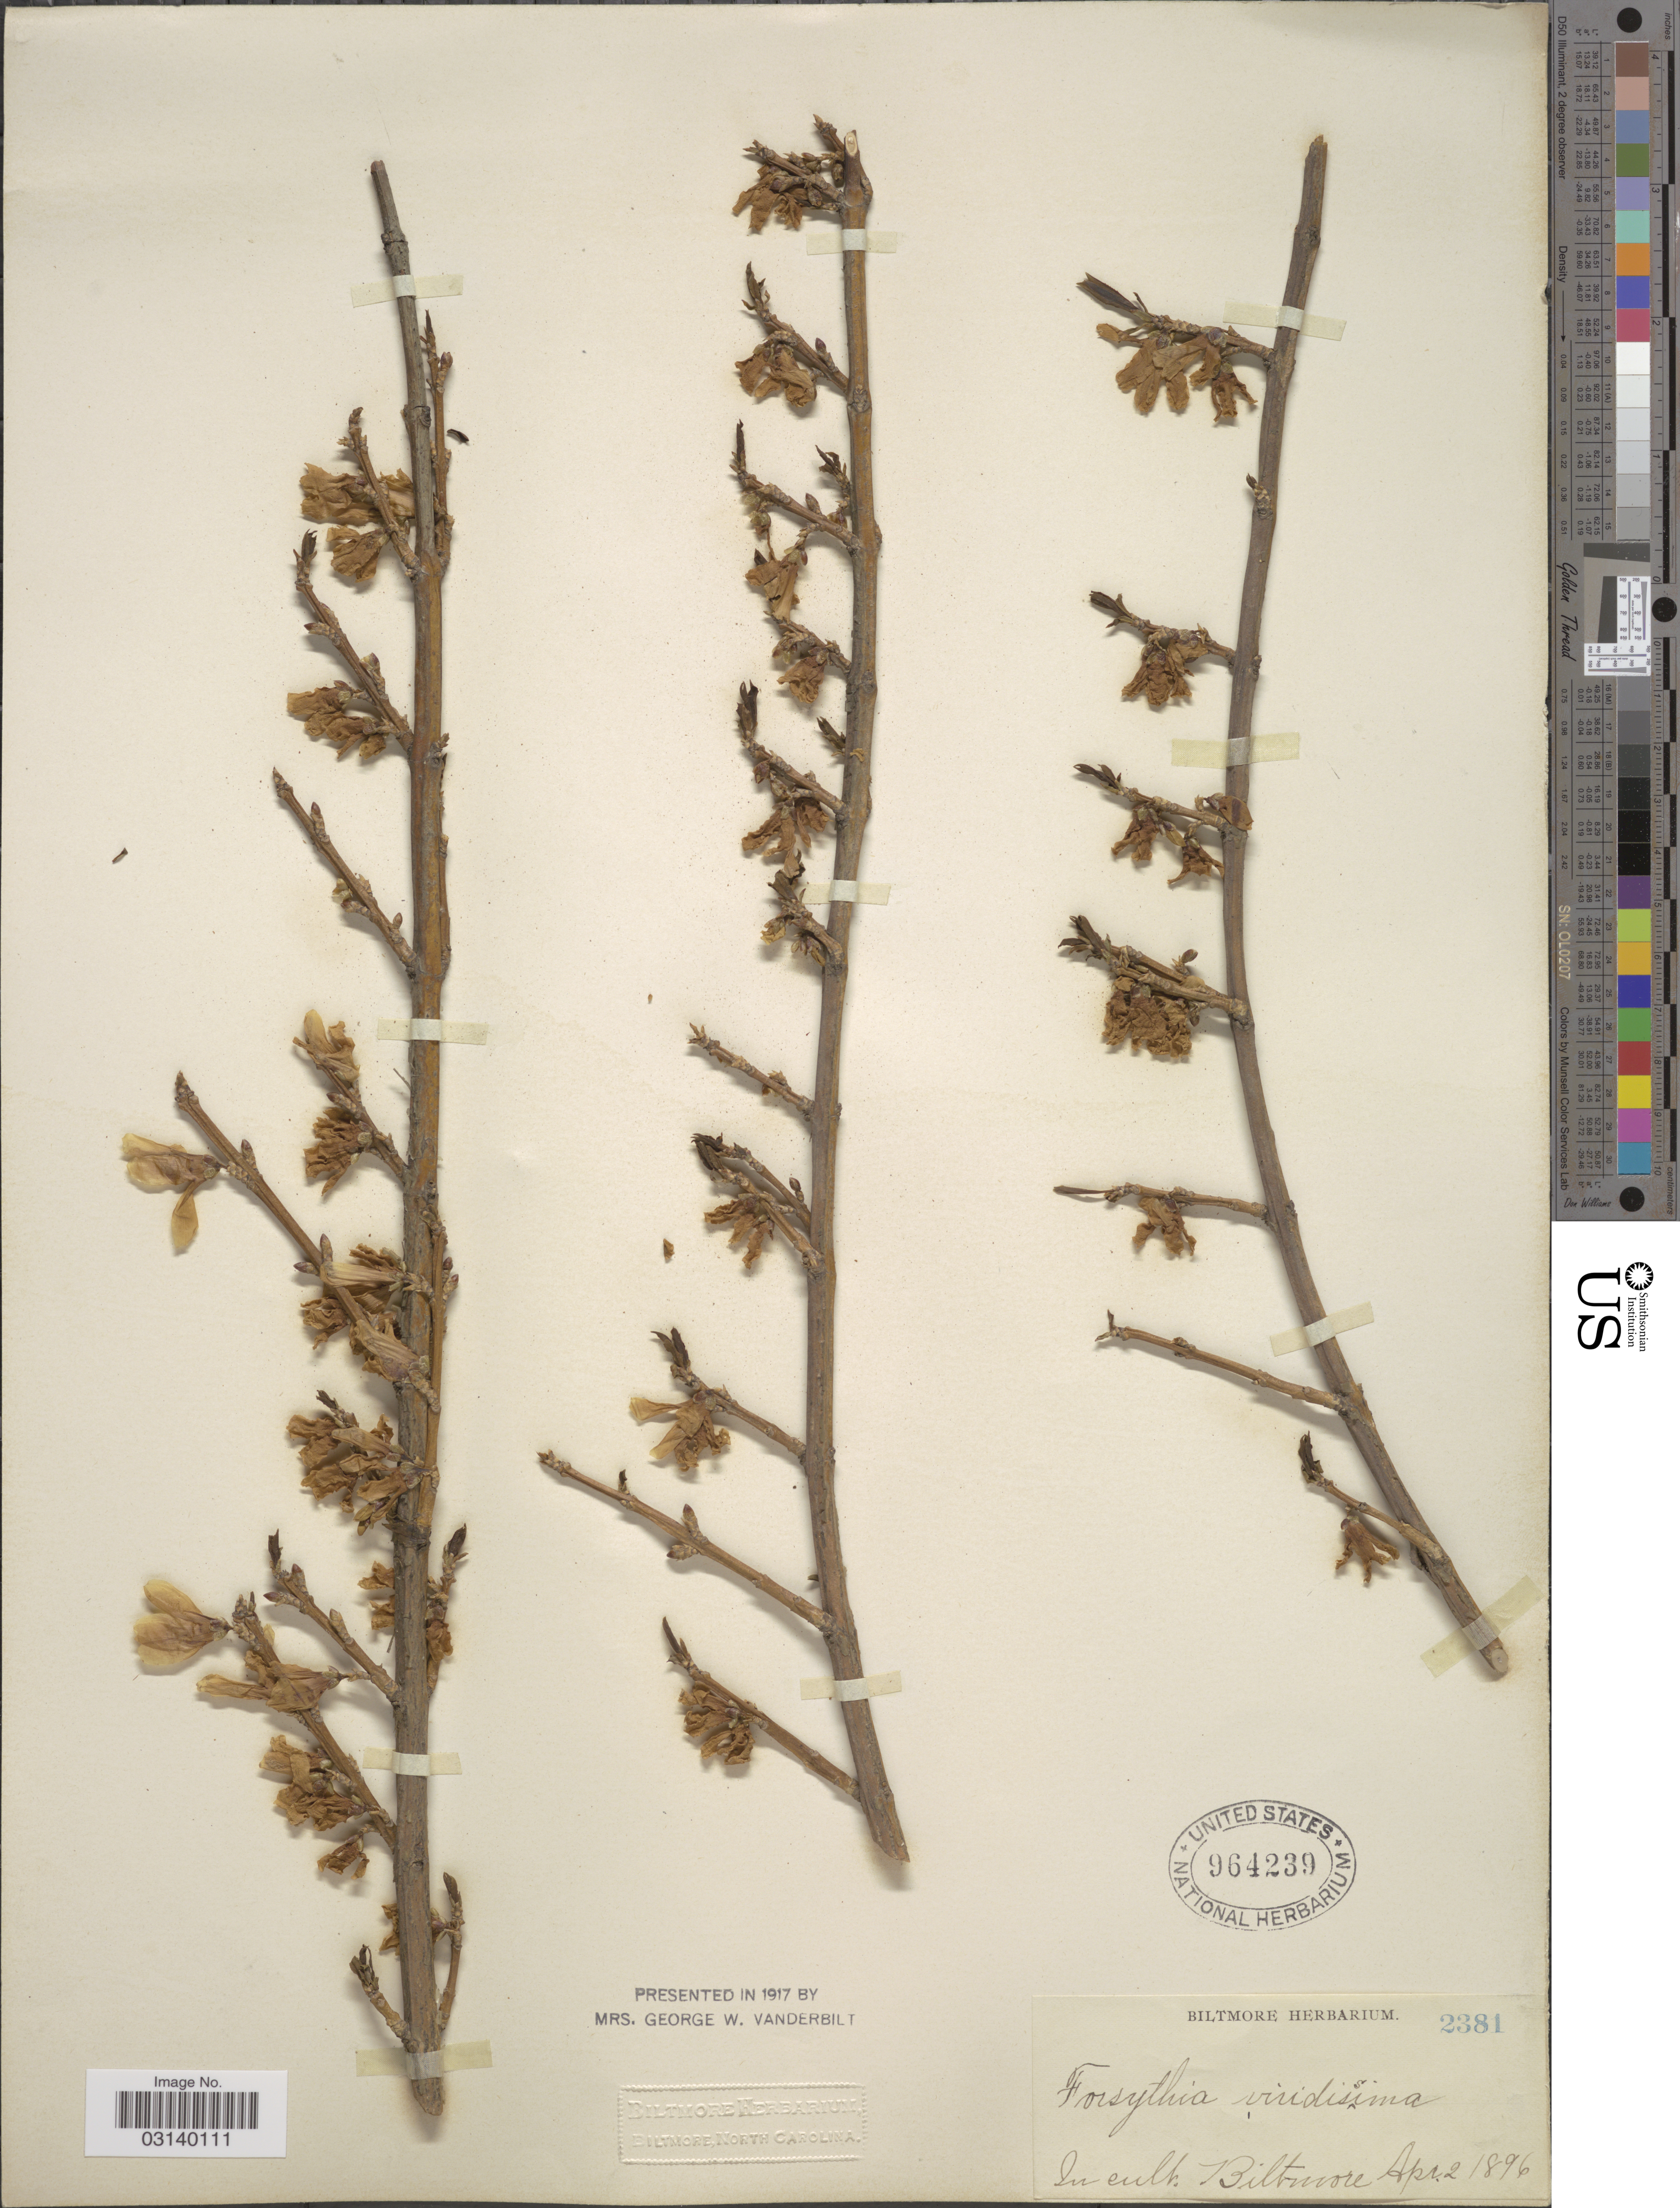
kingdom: Plantae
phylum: Tracheophyta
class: Magnoliopsida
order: Lamiales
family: Oleaceae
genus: Forsythia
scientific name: Forsythia viridissima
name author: Lindl.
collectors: ex herb. Biltmore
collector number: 2381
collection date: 1896-04-02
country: United States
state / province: North Carolina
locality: In cult. Biltmore.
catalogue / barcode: US 964239